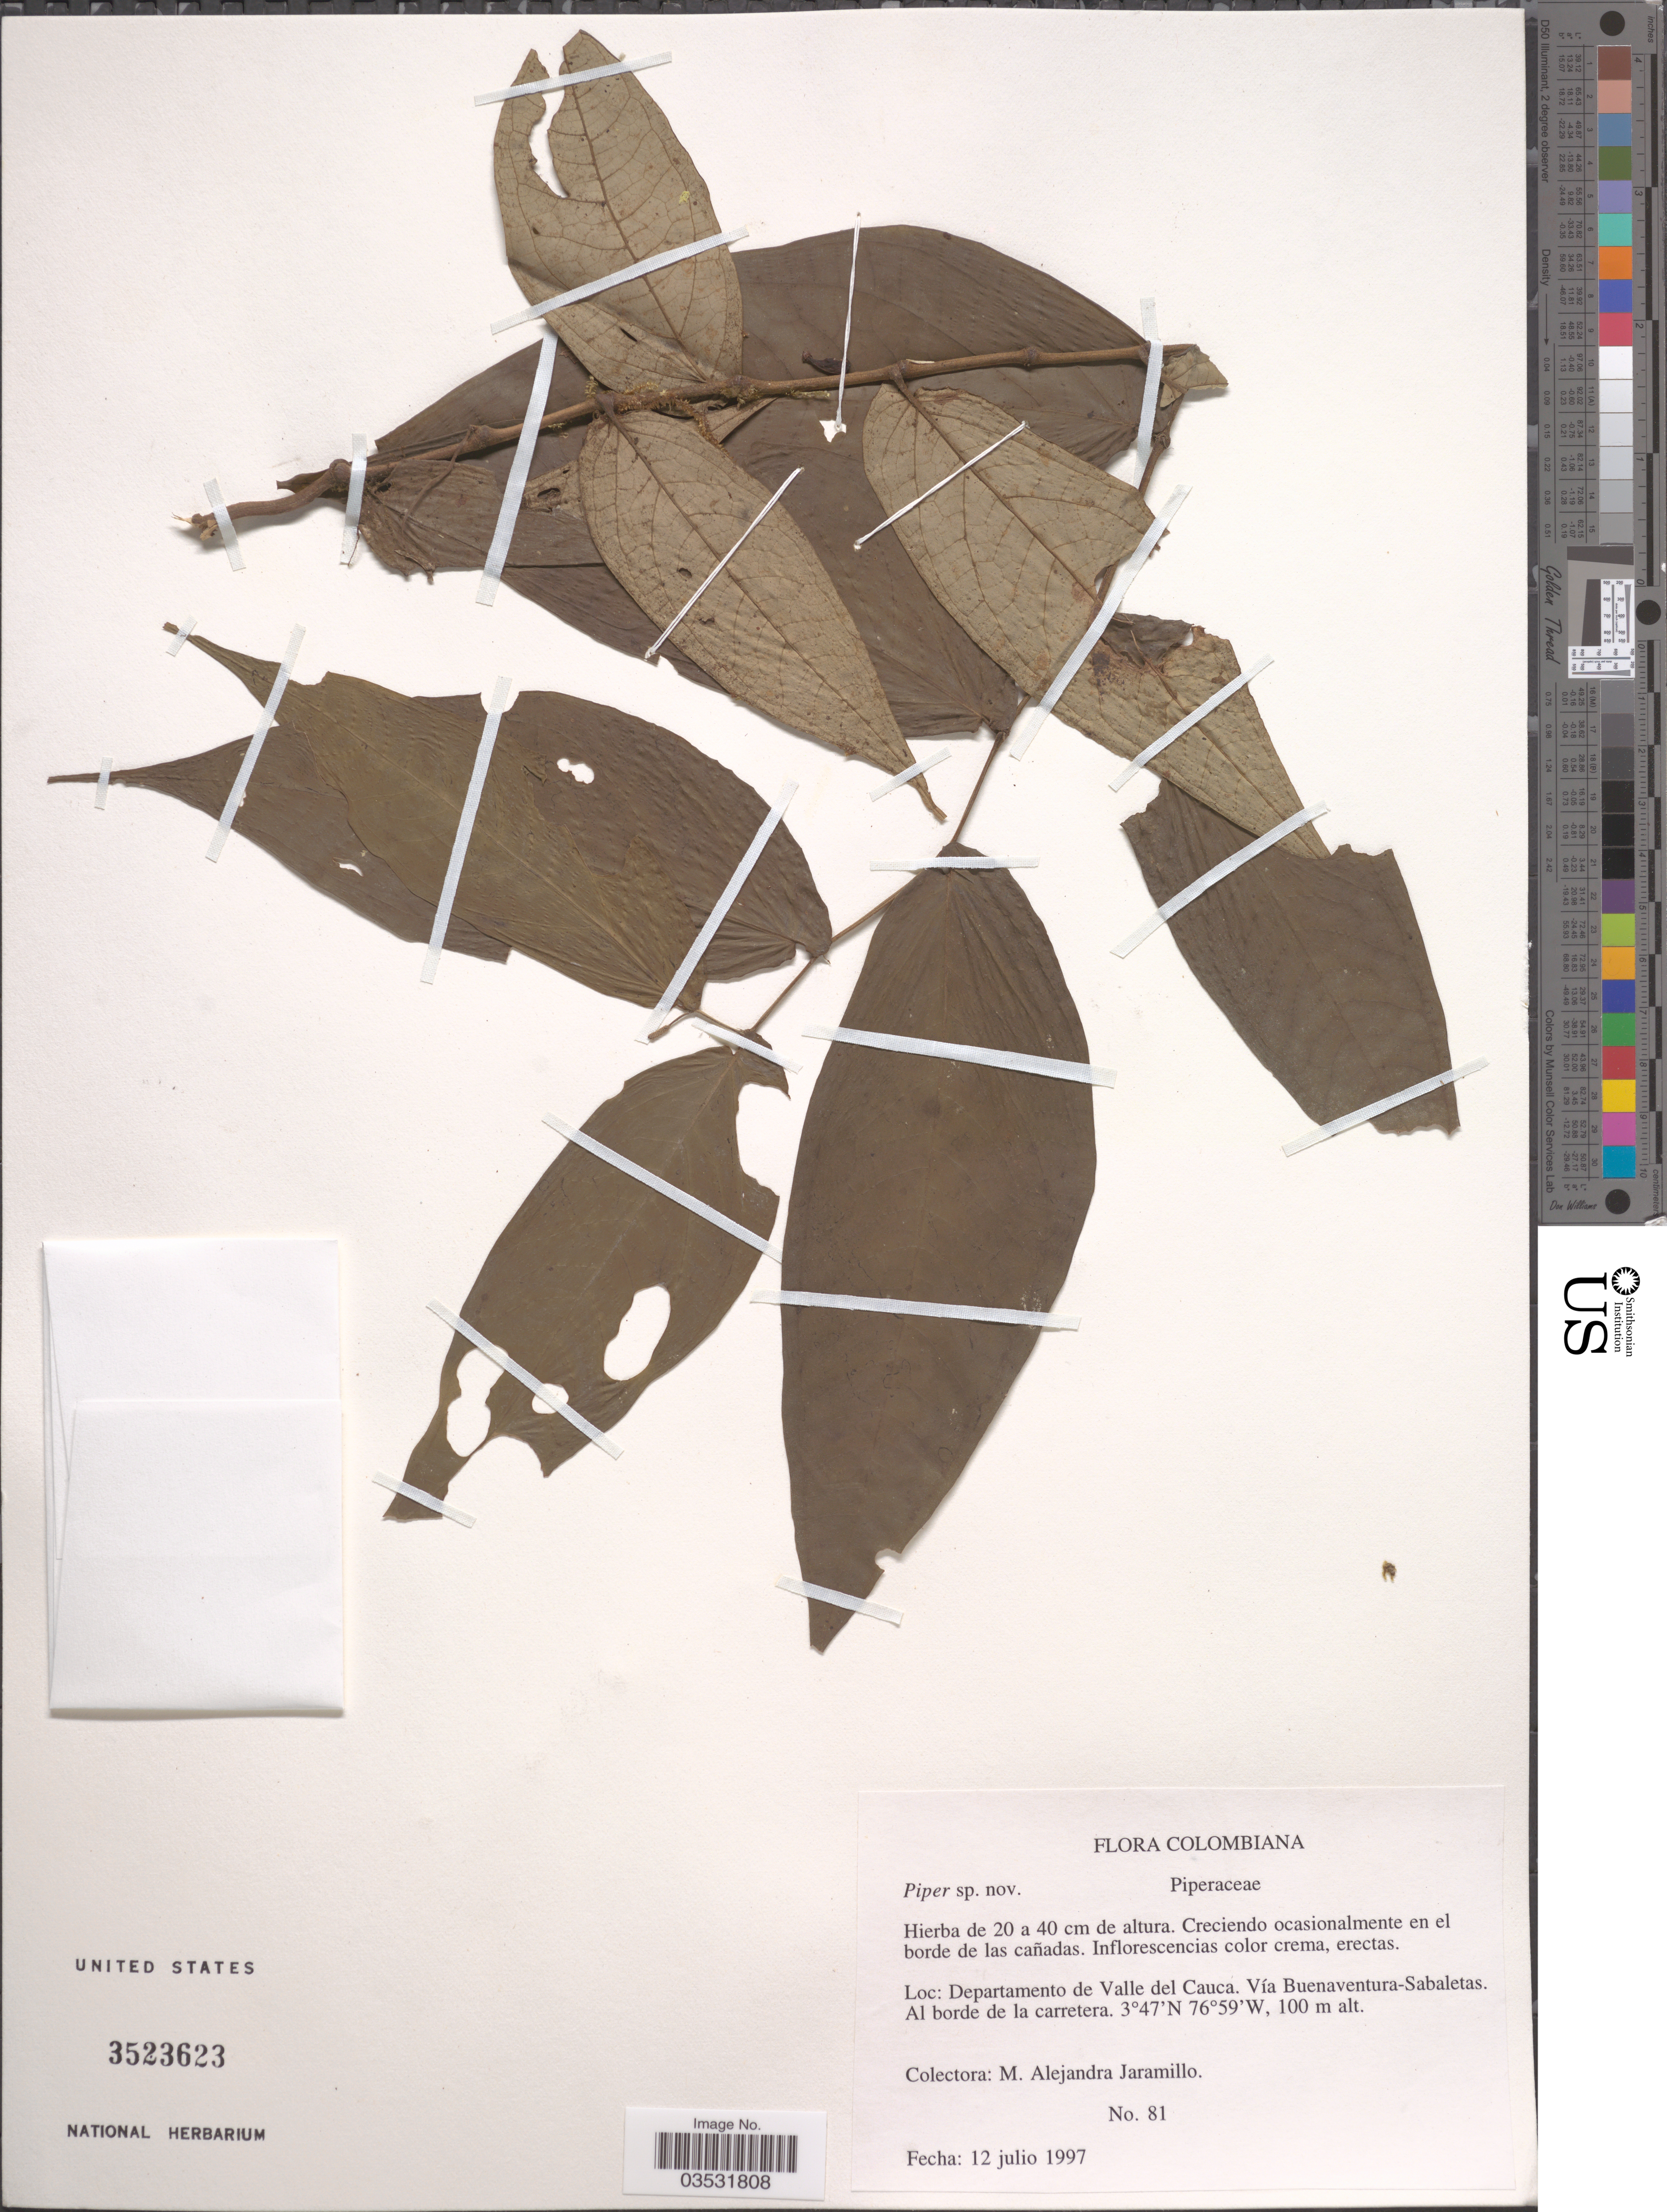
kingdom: Plantae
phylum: Tracheophyta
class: Magnoliopsida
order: Piperales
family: Piperaceae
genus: Piper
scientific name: Piper sp.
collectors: M. A. Jaramillo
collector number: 81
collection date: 1997-07-12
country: Colombia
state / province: Valle del Cauca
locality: Departamento de Valle del Cauca. Vía Buenaventura-Sabaletas. Al borde de la carretera.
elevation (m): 100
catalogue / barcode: US 3523623